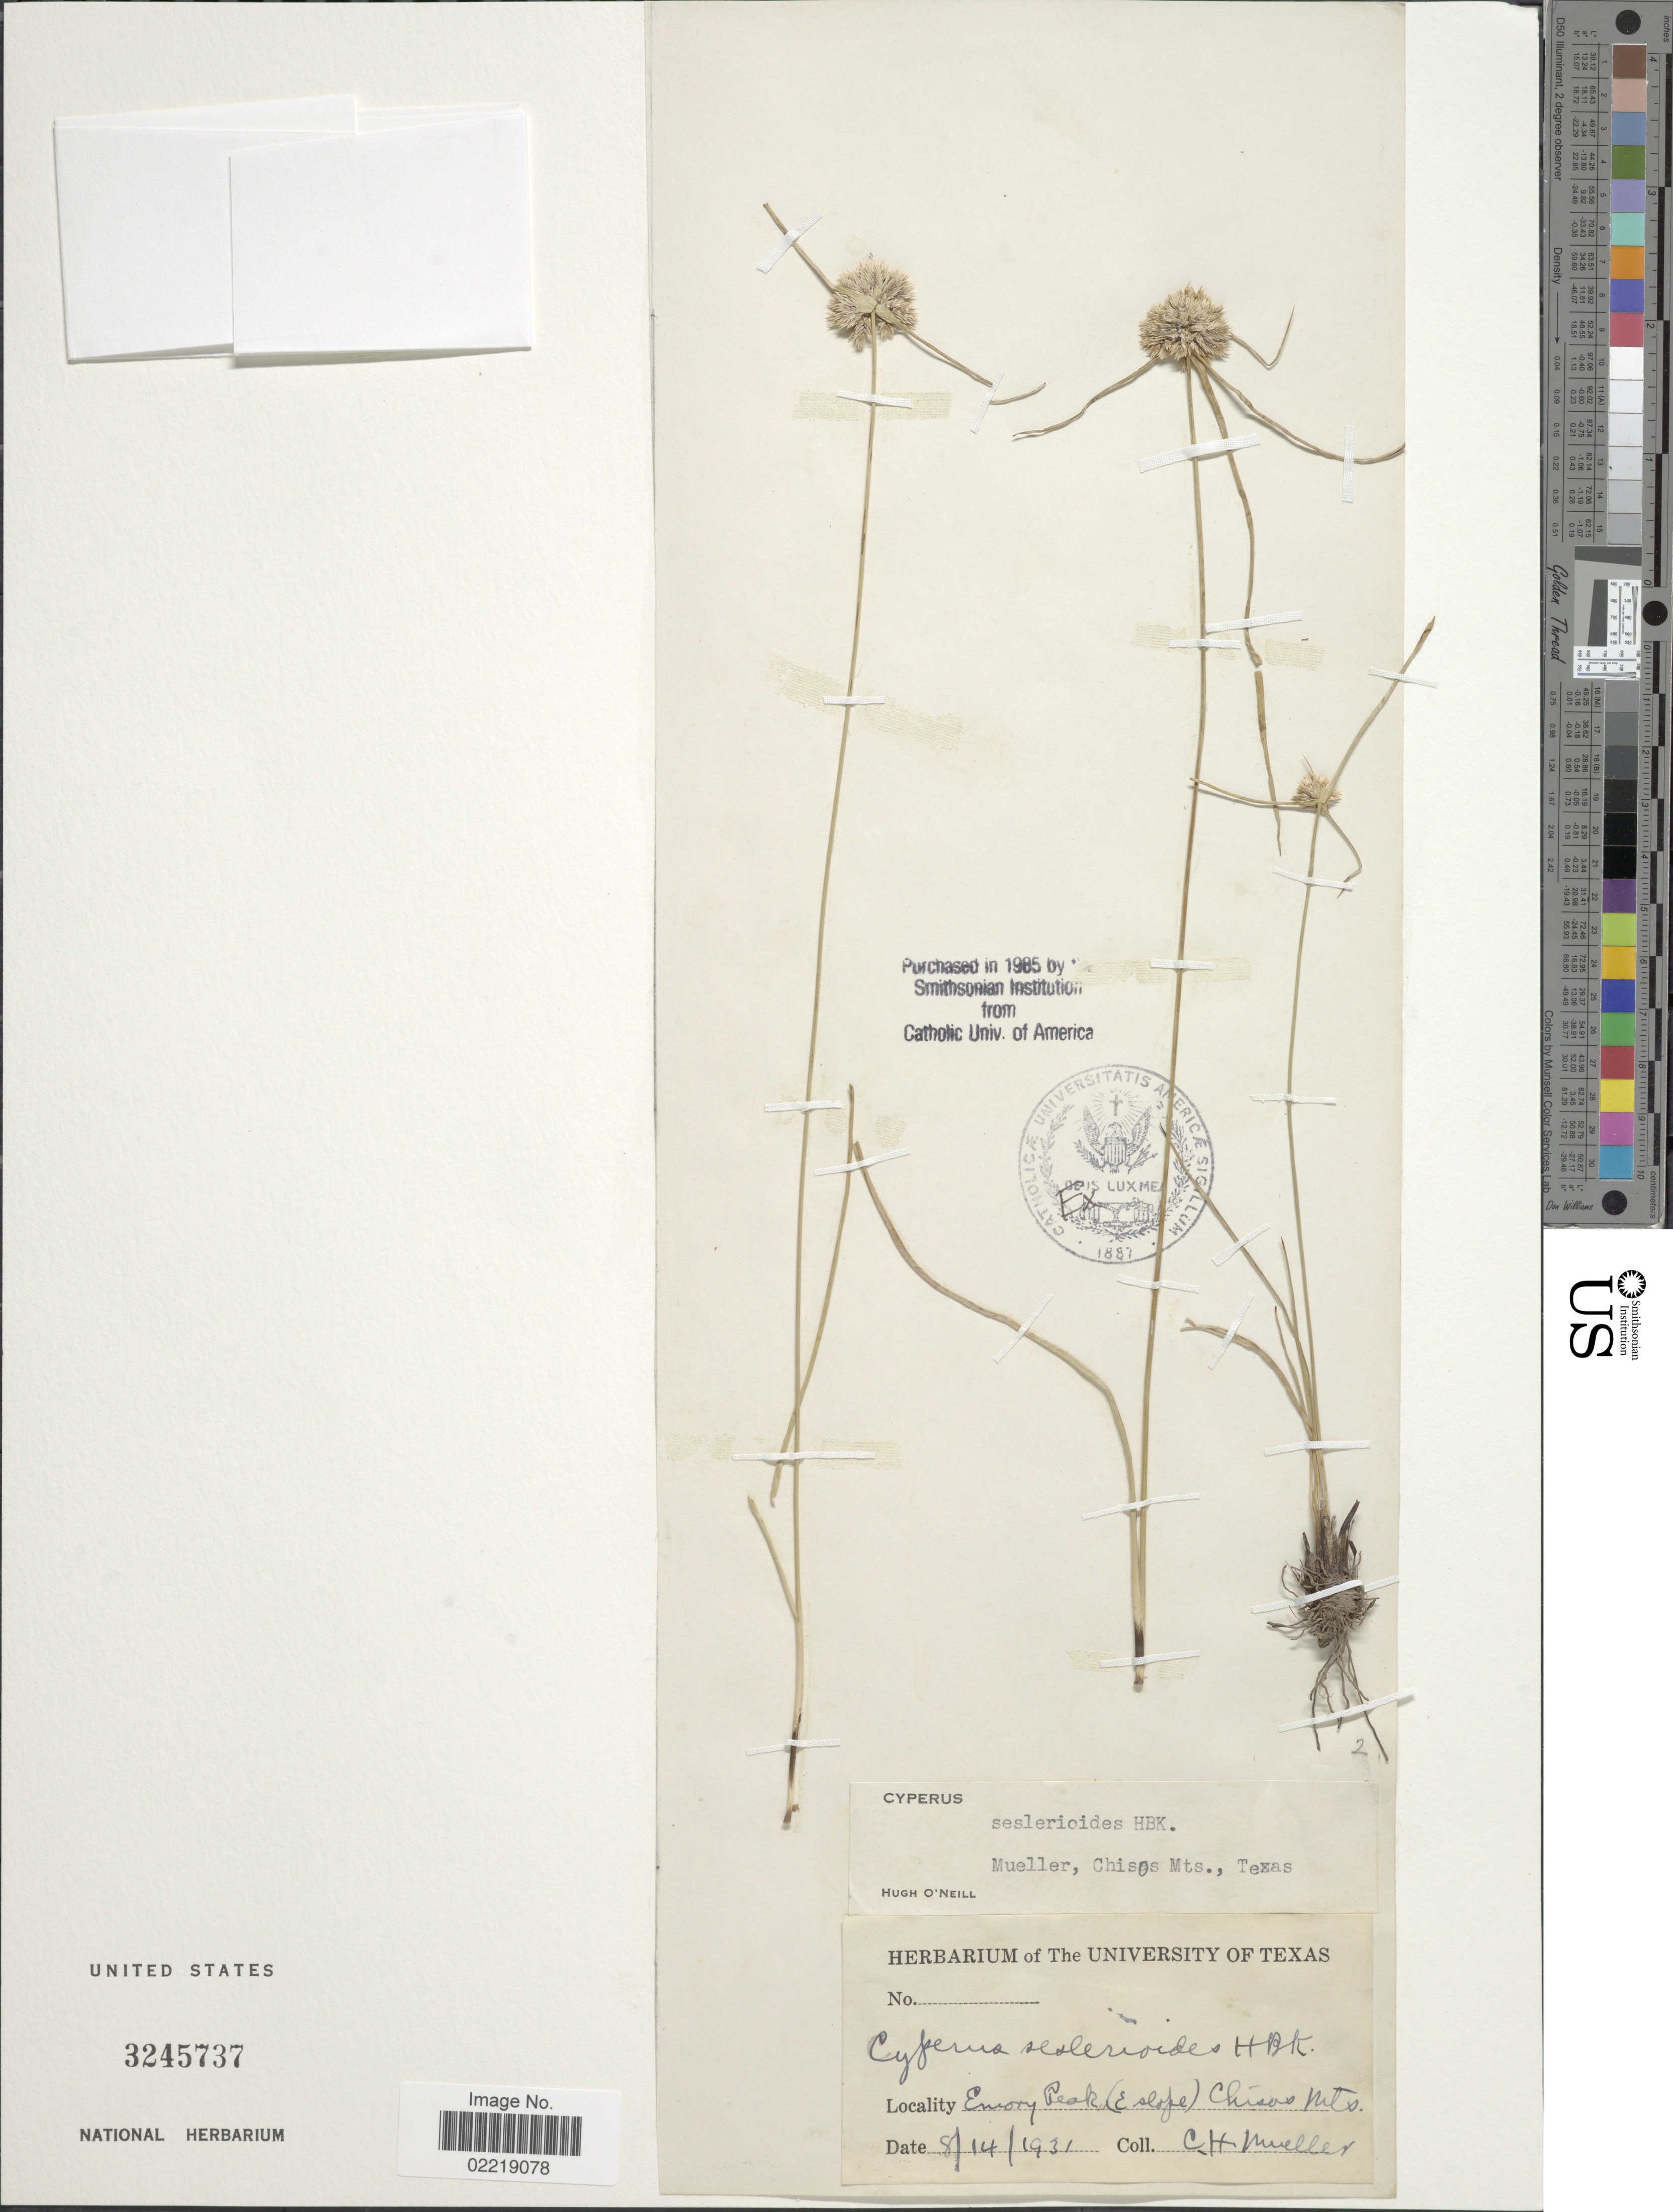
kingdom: Plantae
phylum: Tracheophyta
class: Liliopsida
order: Poales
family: Cyperaceae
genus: Cyperus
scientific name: Cyperus seslerioides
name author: Kunth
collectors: C. H. Mueller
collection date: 1931-08-14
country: United States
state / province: Texas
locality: Emory Peak (E slope) Chisos Mts.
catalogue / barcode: US 3245737